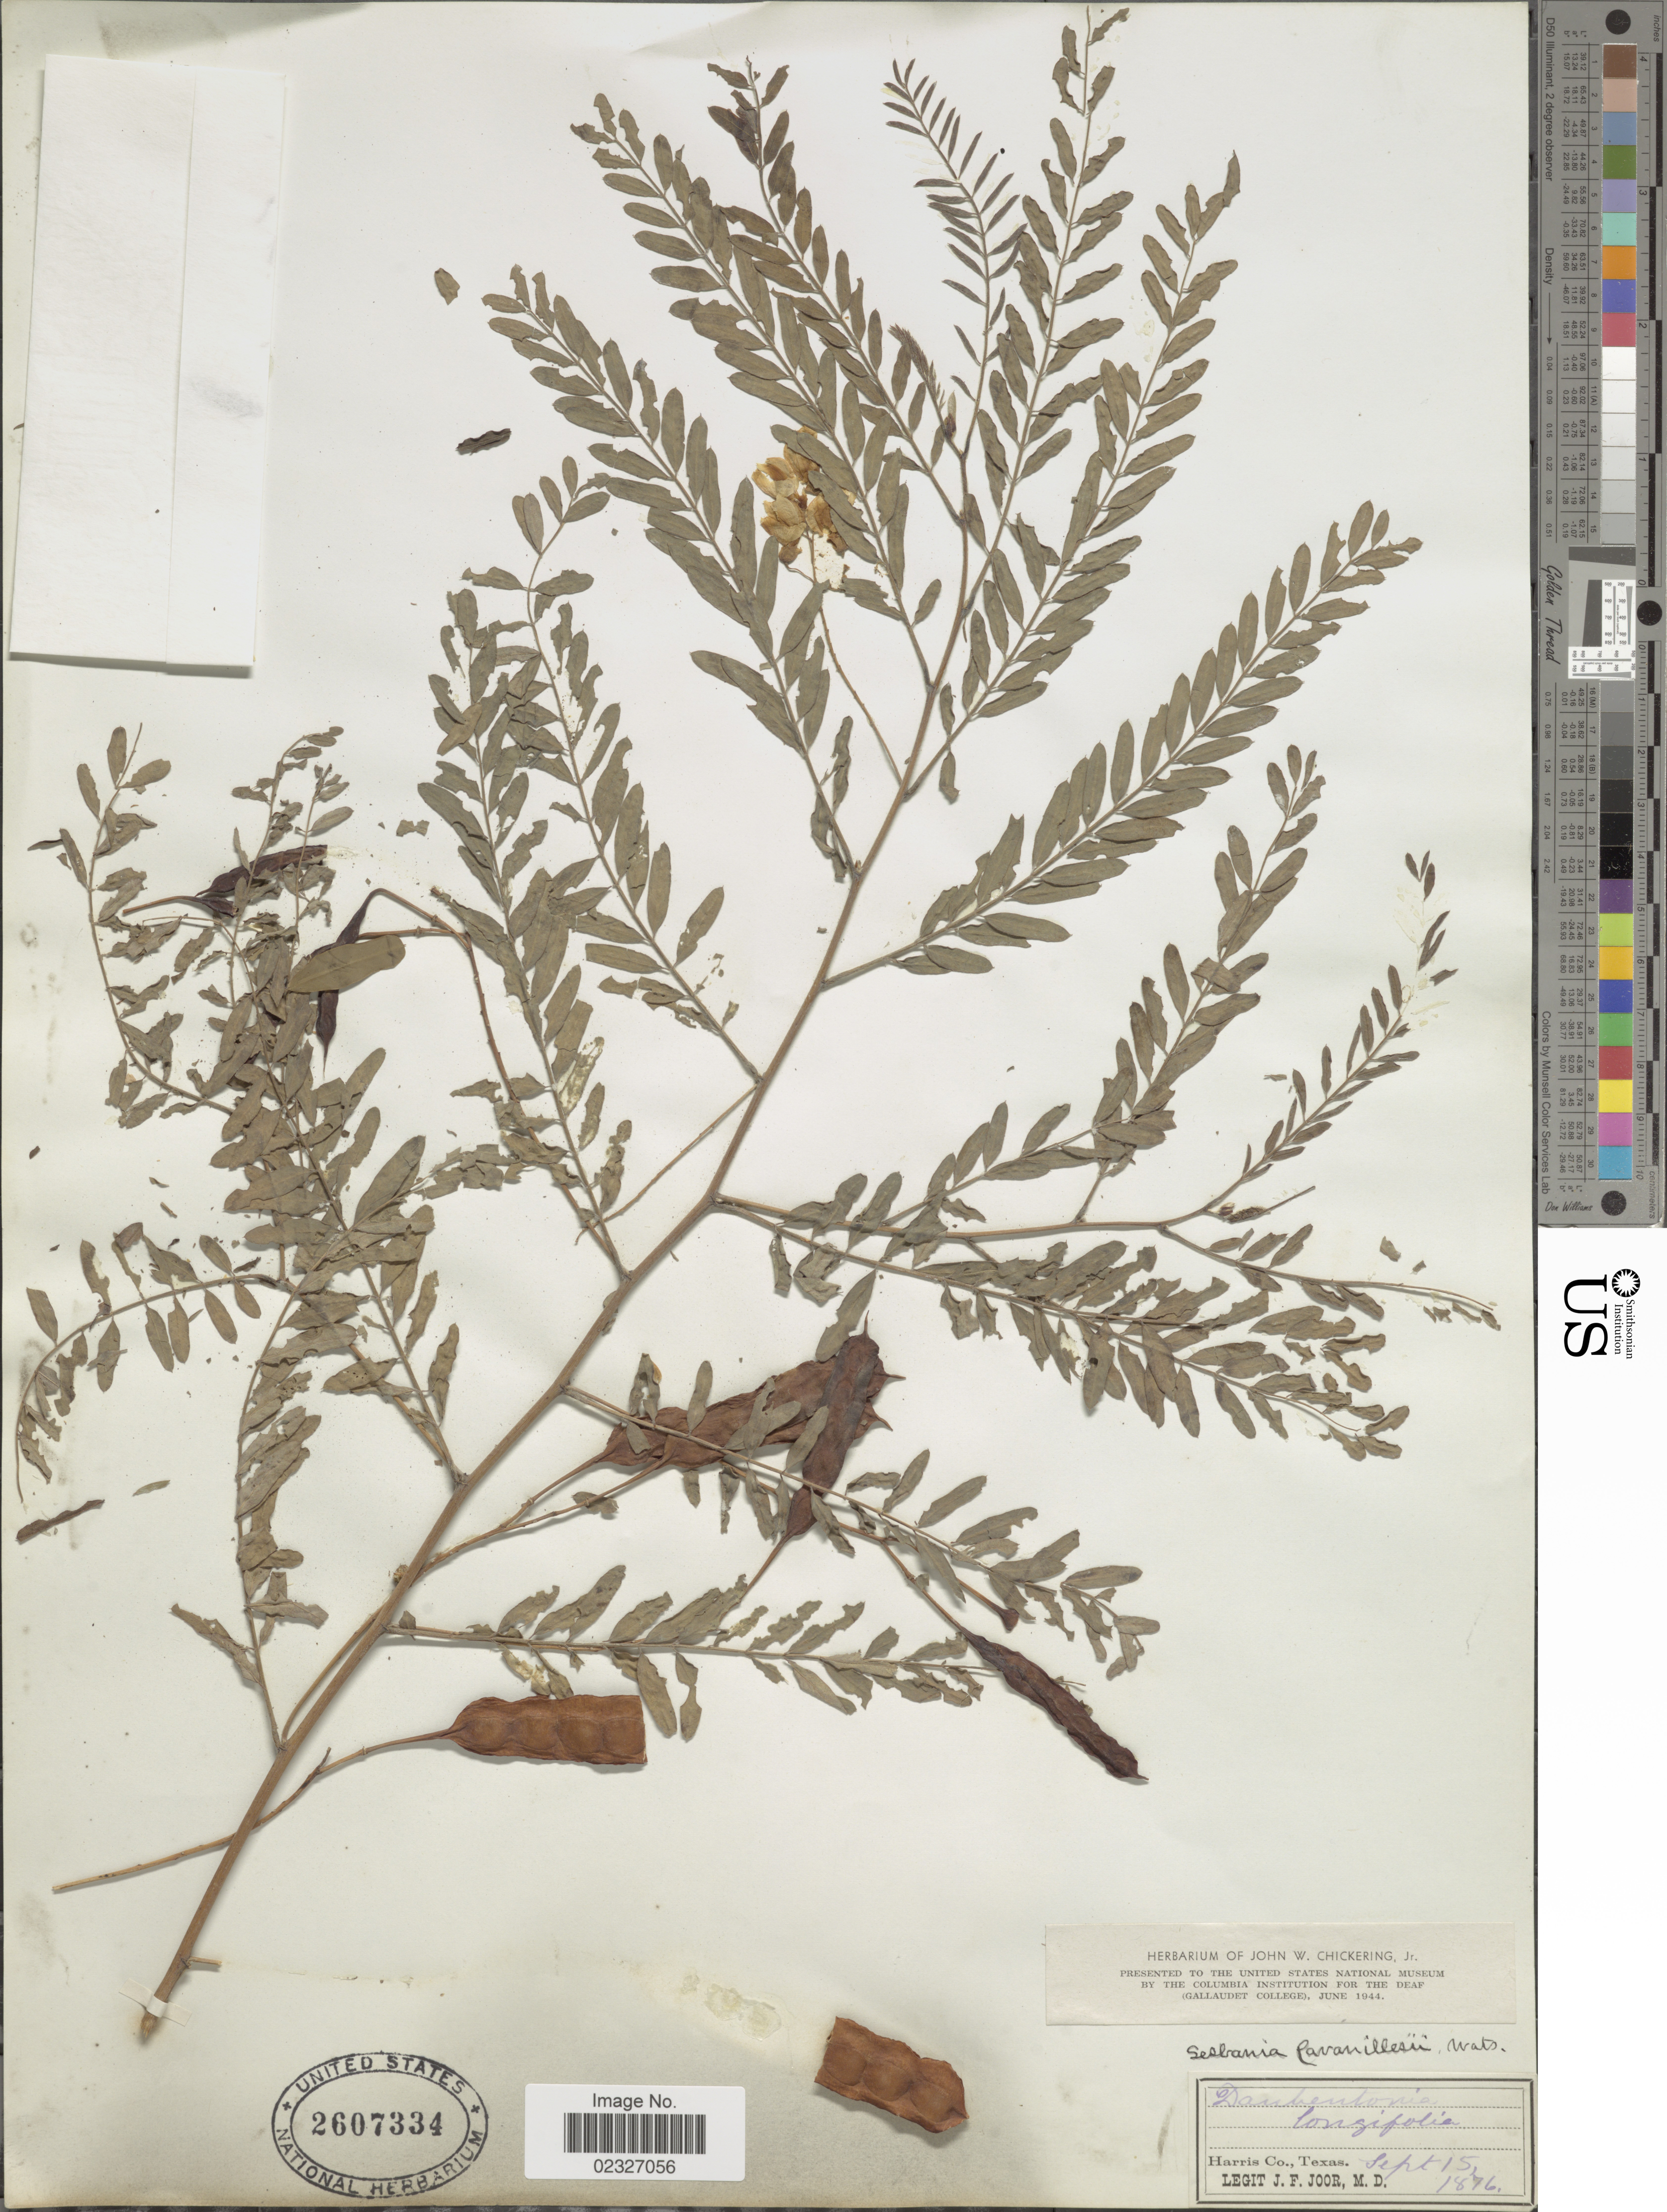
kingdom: Plantae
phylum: Tracheophyta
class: Magnoliopsida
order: Fabales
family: Fabaceae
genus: Sesbania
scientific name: Sesbania punicea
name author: (Cav.) Benth.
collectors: J. F. Joor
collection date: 1876-09-15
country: United States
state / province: Texas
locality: Harris Co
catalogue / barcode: US 2607334